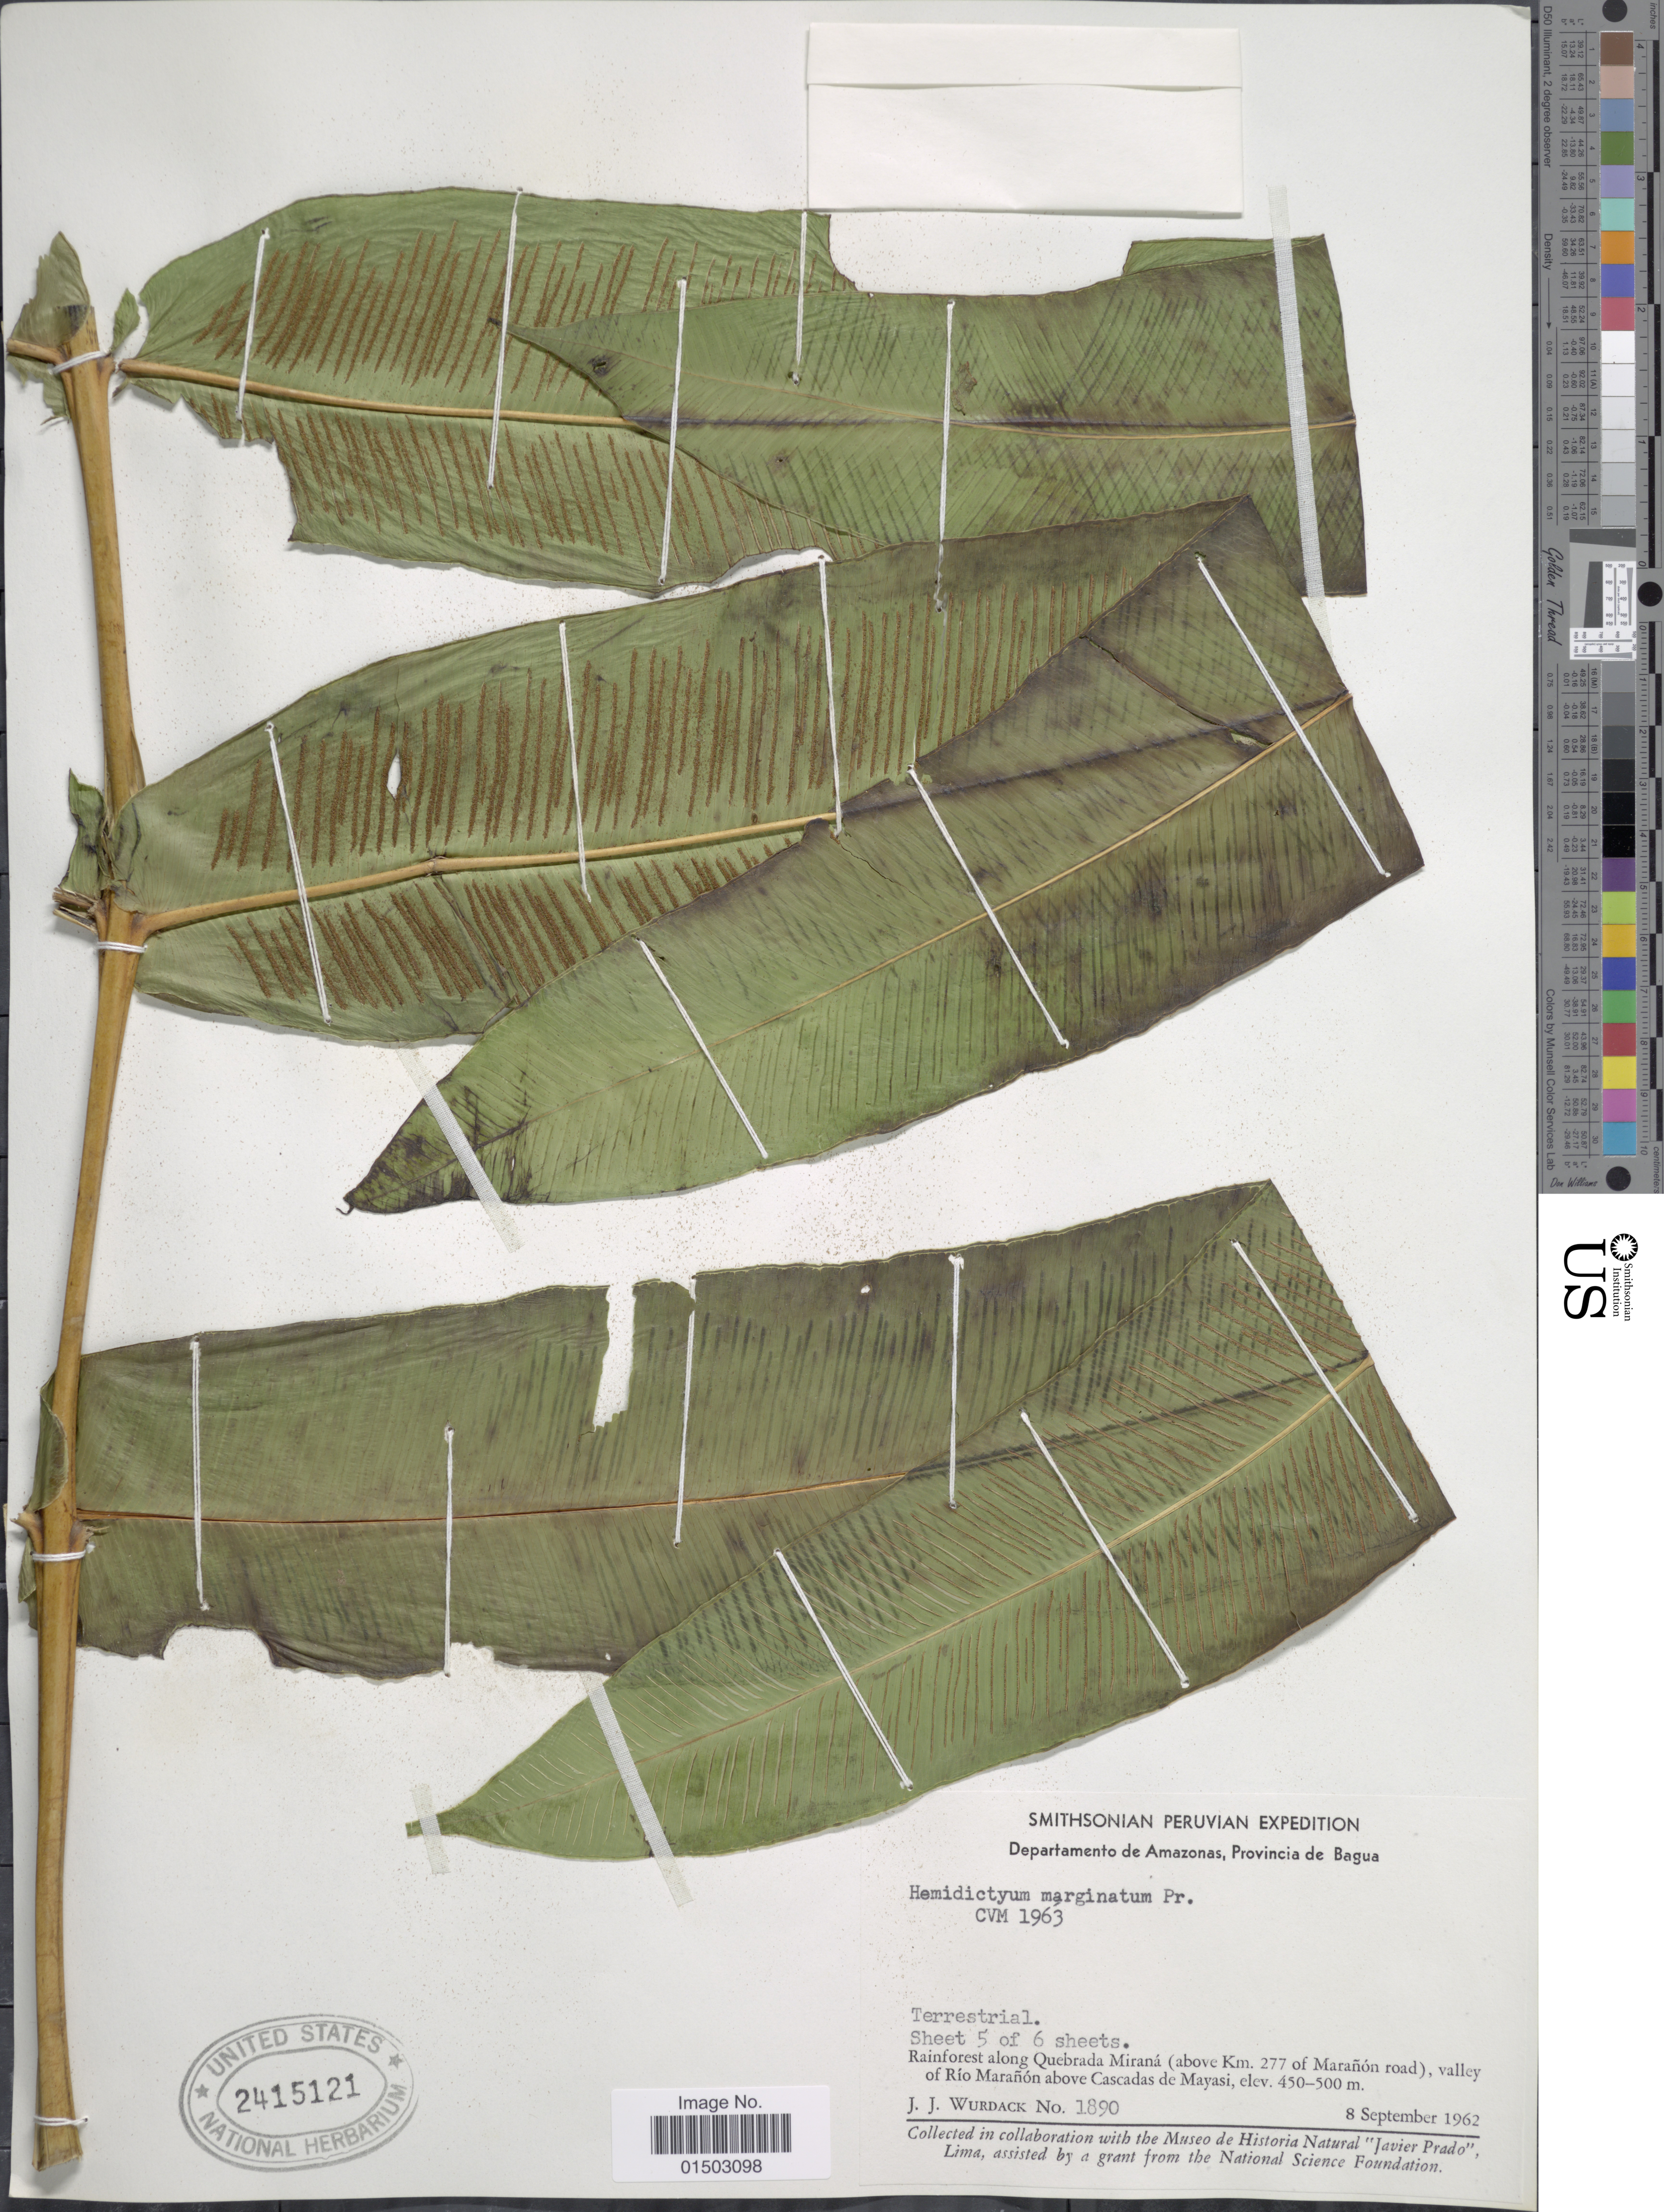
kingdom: Plantae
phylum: Tracheophyta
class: Polypodiopsida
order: Polypodiales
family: Hemidictyaceae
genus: Hemidictyum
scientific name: Hemidictyum marginatum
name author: (L.) C. Presl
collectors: J. J. Wurdack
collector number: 1890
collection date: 1962-09-08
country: Peru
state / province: Amazonas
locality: Depatamento de Amazonas, Provincia de Bagua. Rainforest along Quebrada Mirana (above Km. 277 of Maranin road), valley of Rio Maranon above Cascades de Mayasi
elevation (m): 450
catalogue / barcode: US 2415121